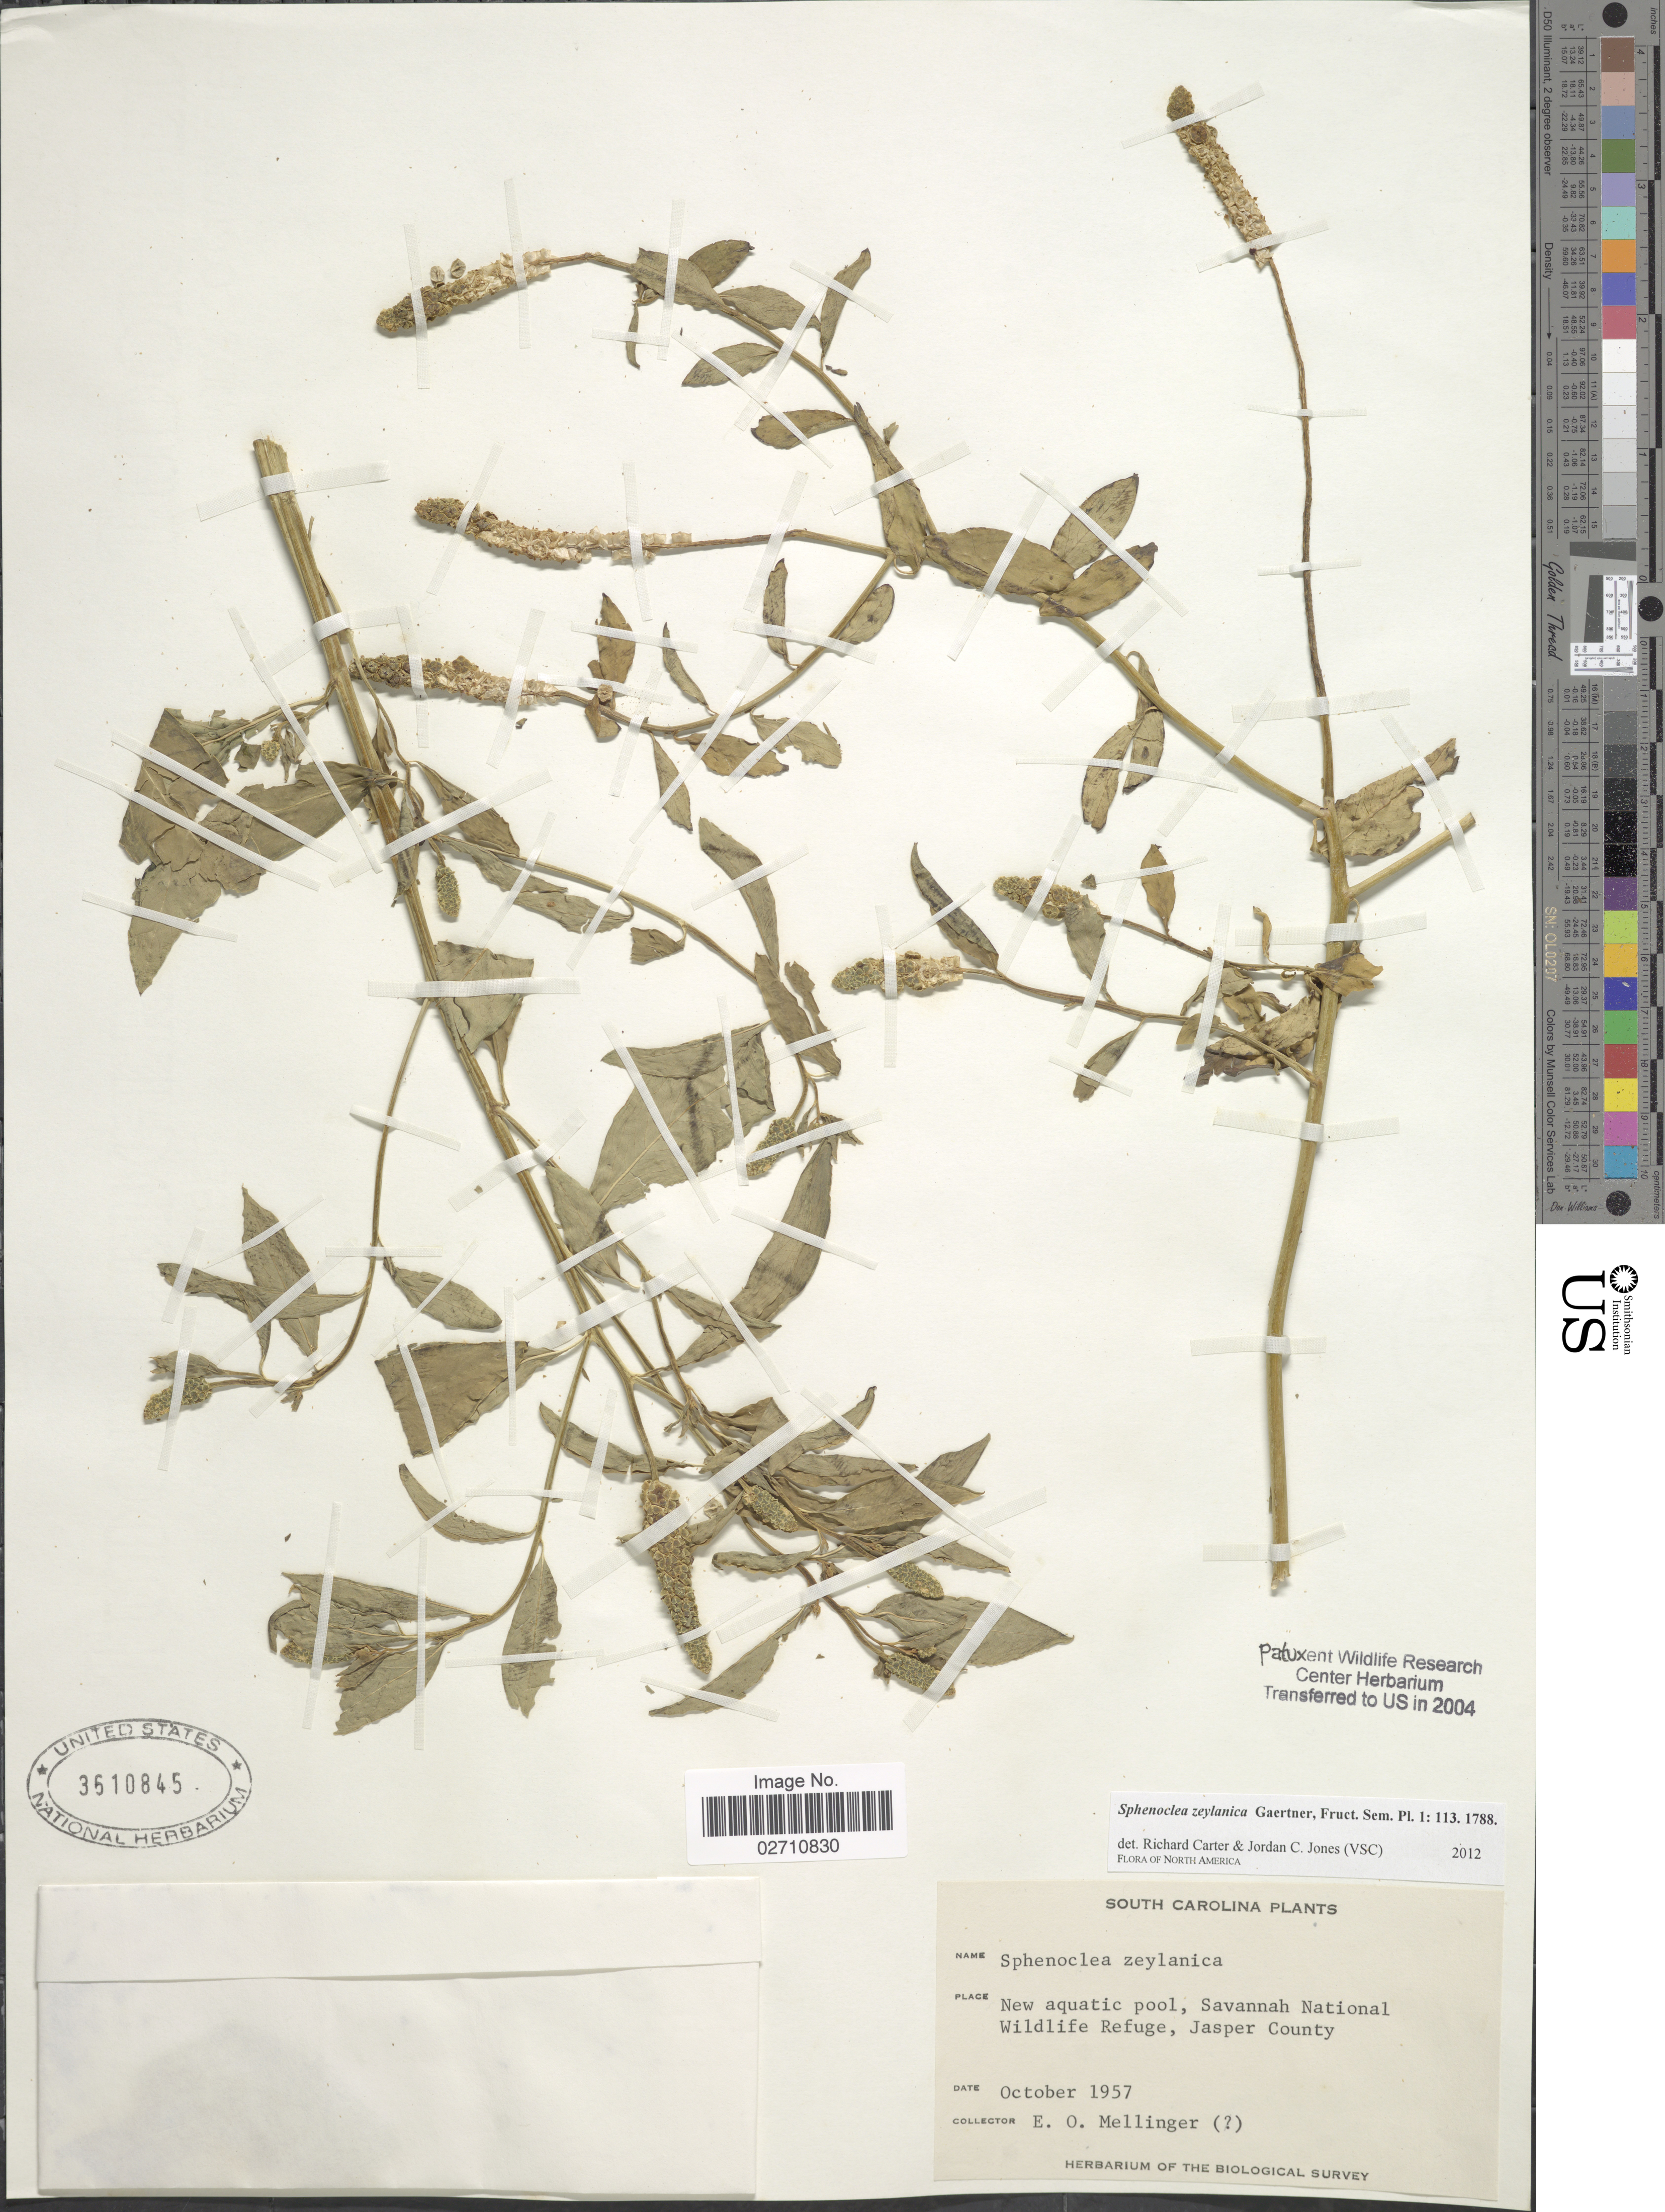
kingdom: Plantae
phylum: Tracheophyta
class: Magnoliopsida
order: Solanales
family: Sphenocleaceae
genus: Sphenoclea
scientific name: Sphenoclea zeylanica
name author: Gaertn.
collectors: E. Mellinger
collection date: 1957-10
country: United States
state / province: South Carolina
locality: New aquatic pool, Savannah National Wildlife Refuge, Jasper County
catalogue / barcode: US 3610845